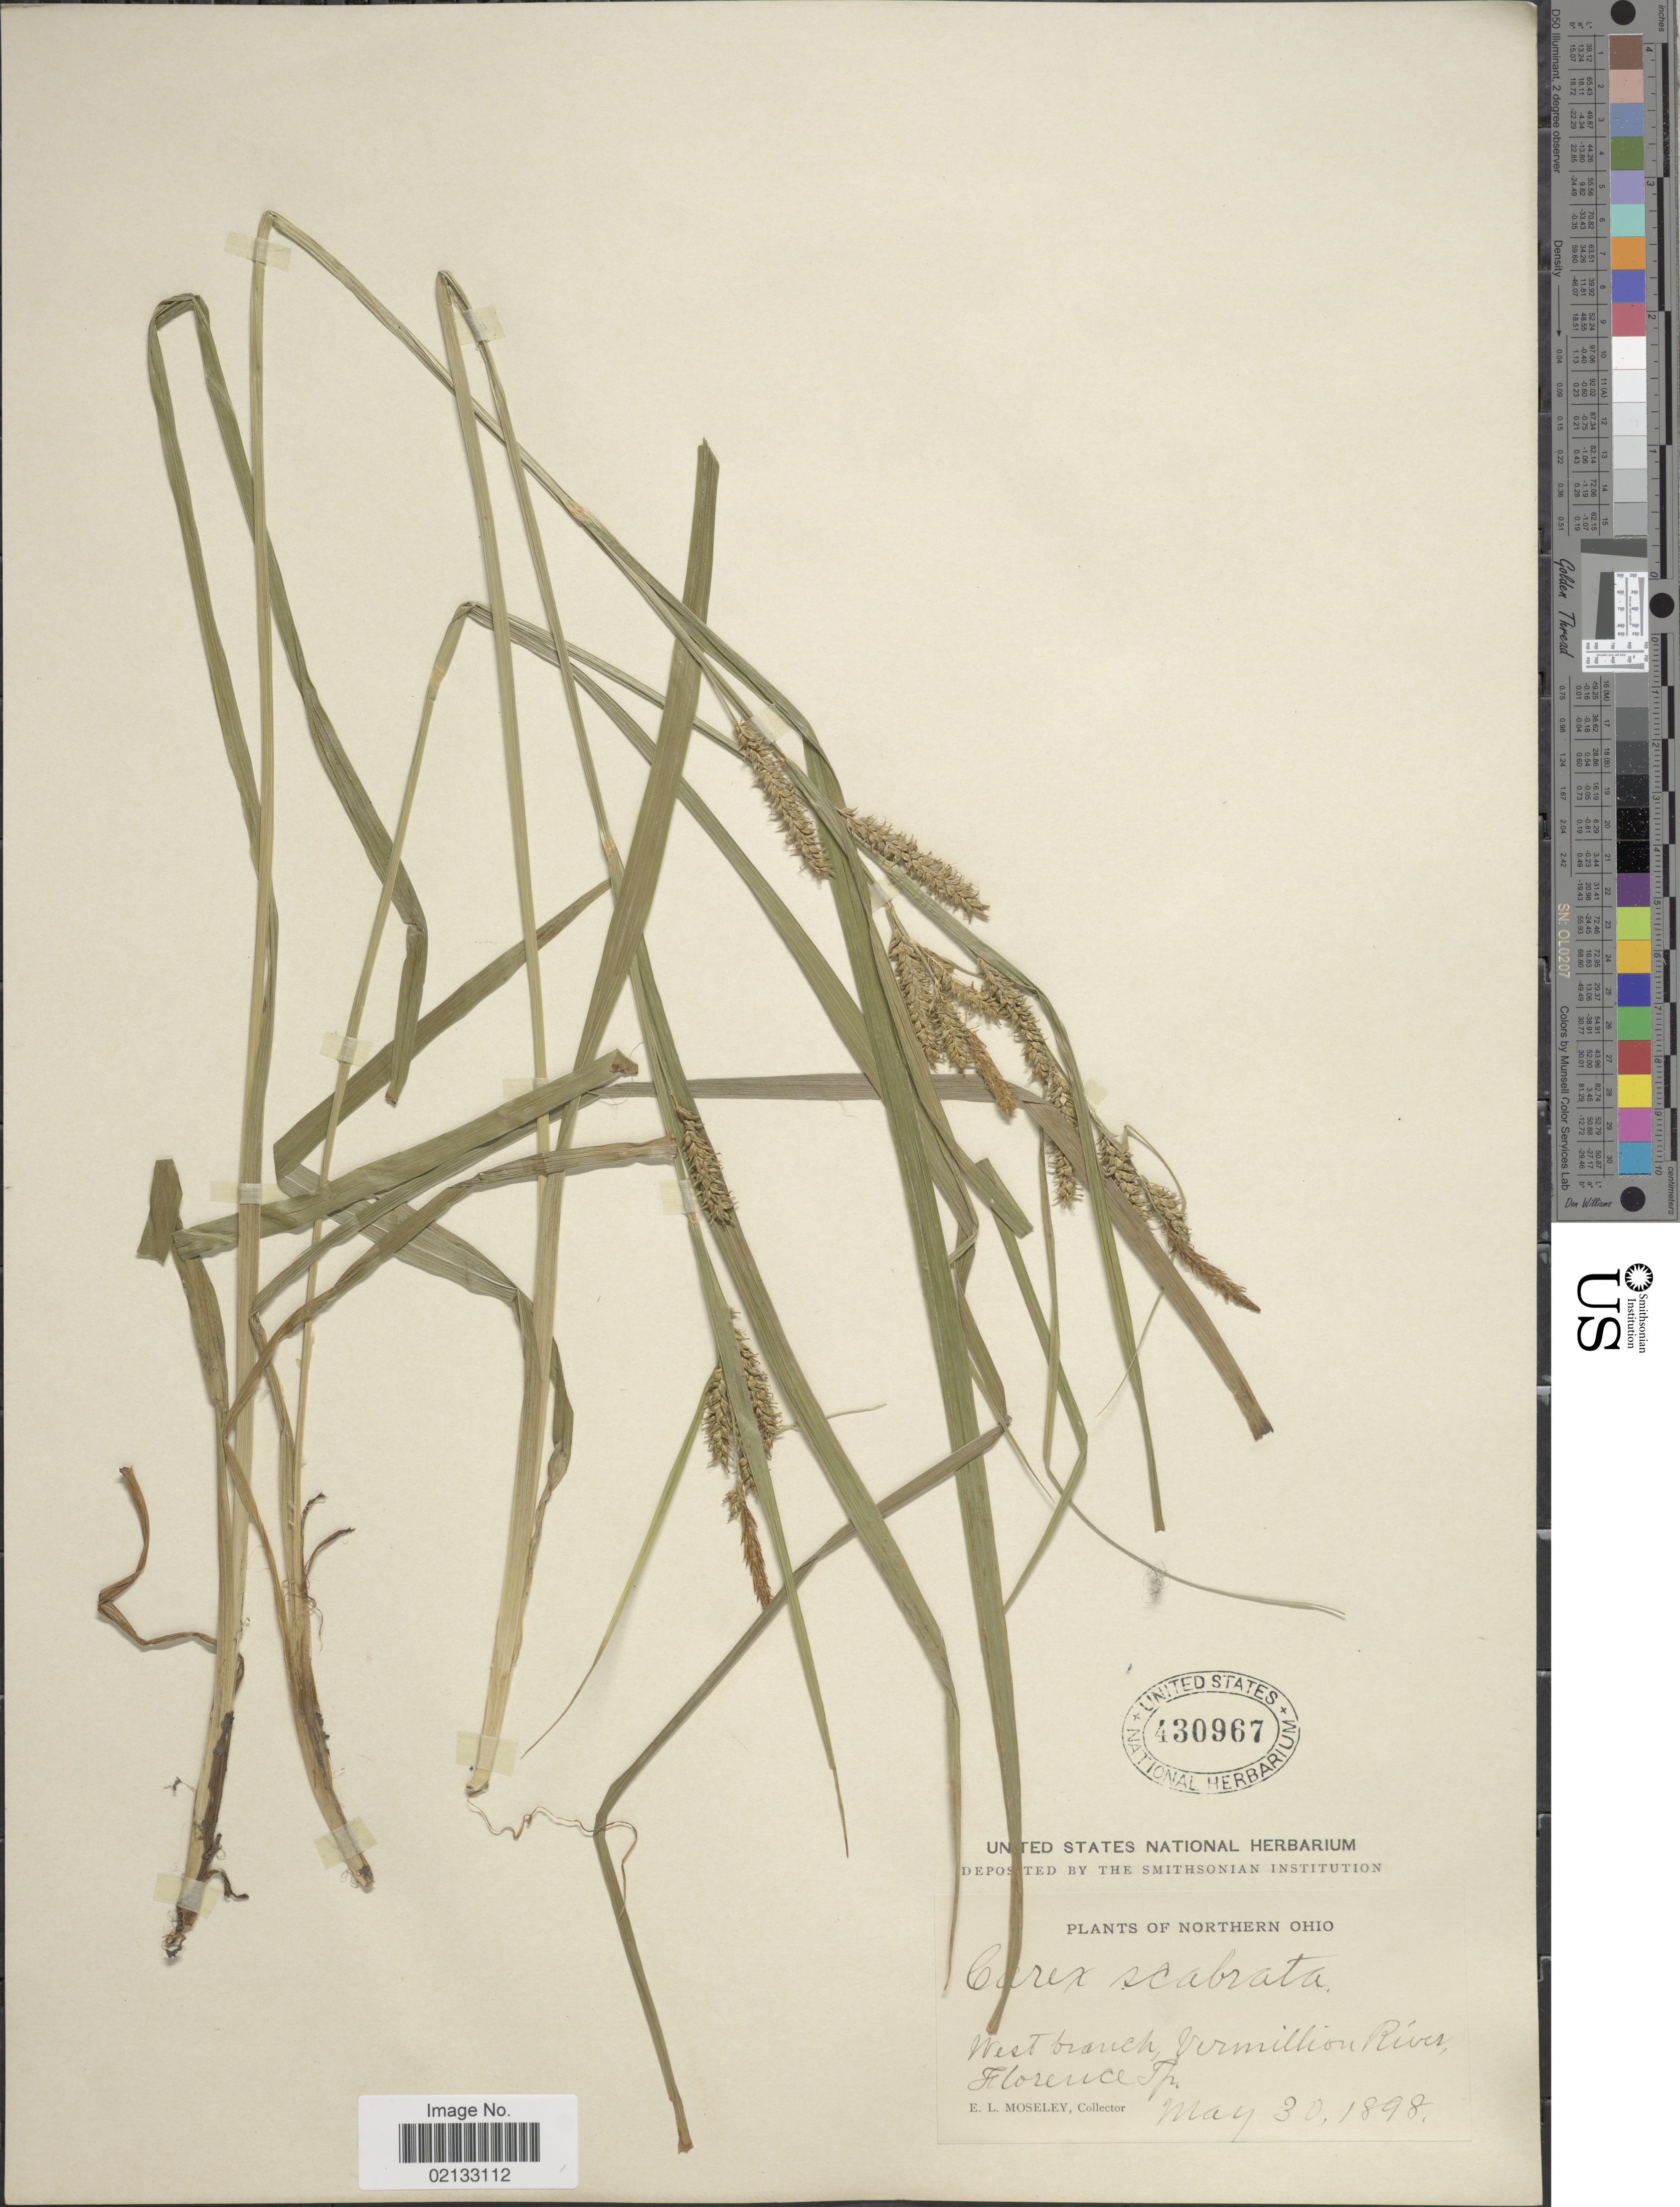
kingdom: Plantae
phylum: Tracheophyta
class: Liliopsida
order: Poales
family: Cyperaceae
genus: Carex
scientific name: Carex scabrata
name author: Schwein.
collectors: E. Moseley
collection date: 1898-05-30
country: United States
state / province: Ohio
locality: Northern Ohio. West branch, Vermillion River, Florence Tp.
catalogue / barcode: US 430967